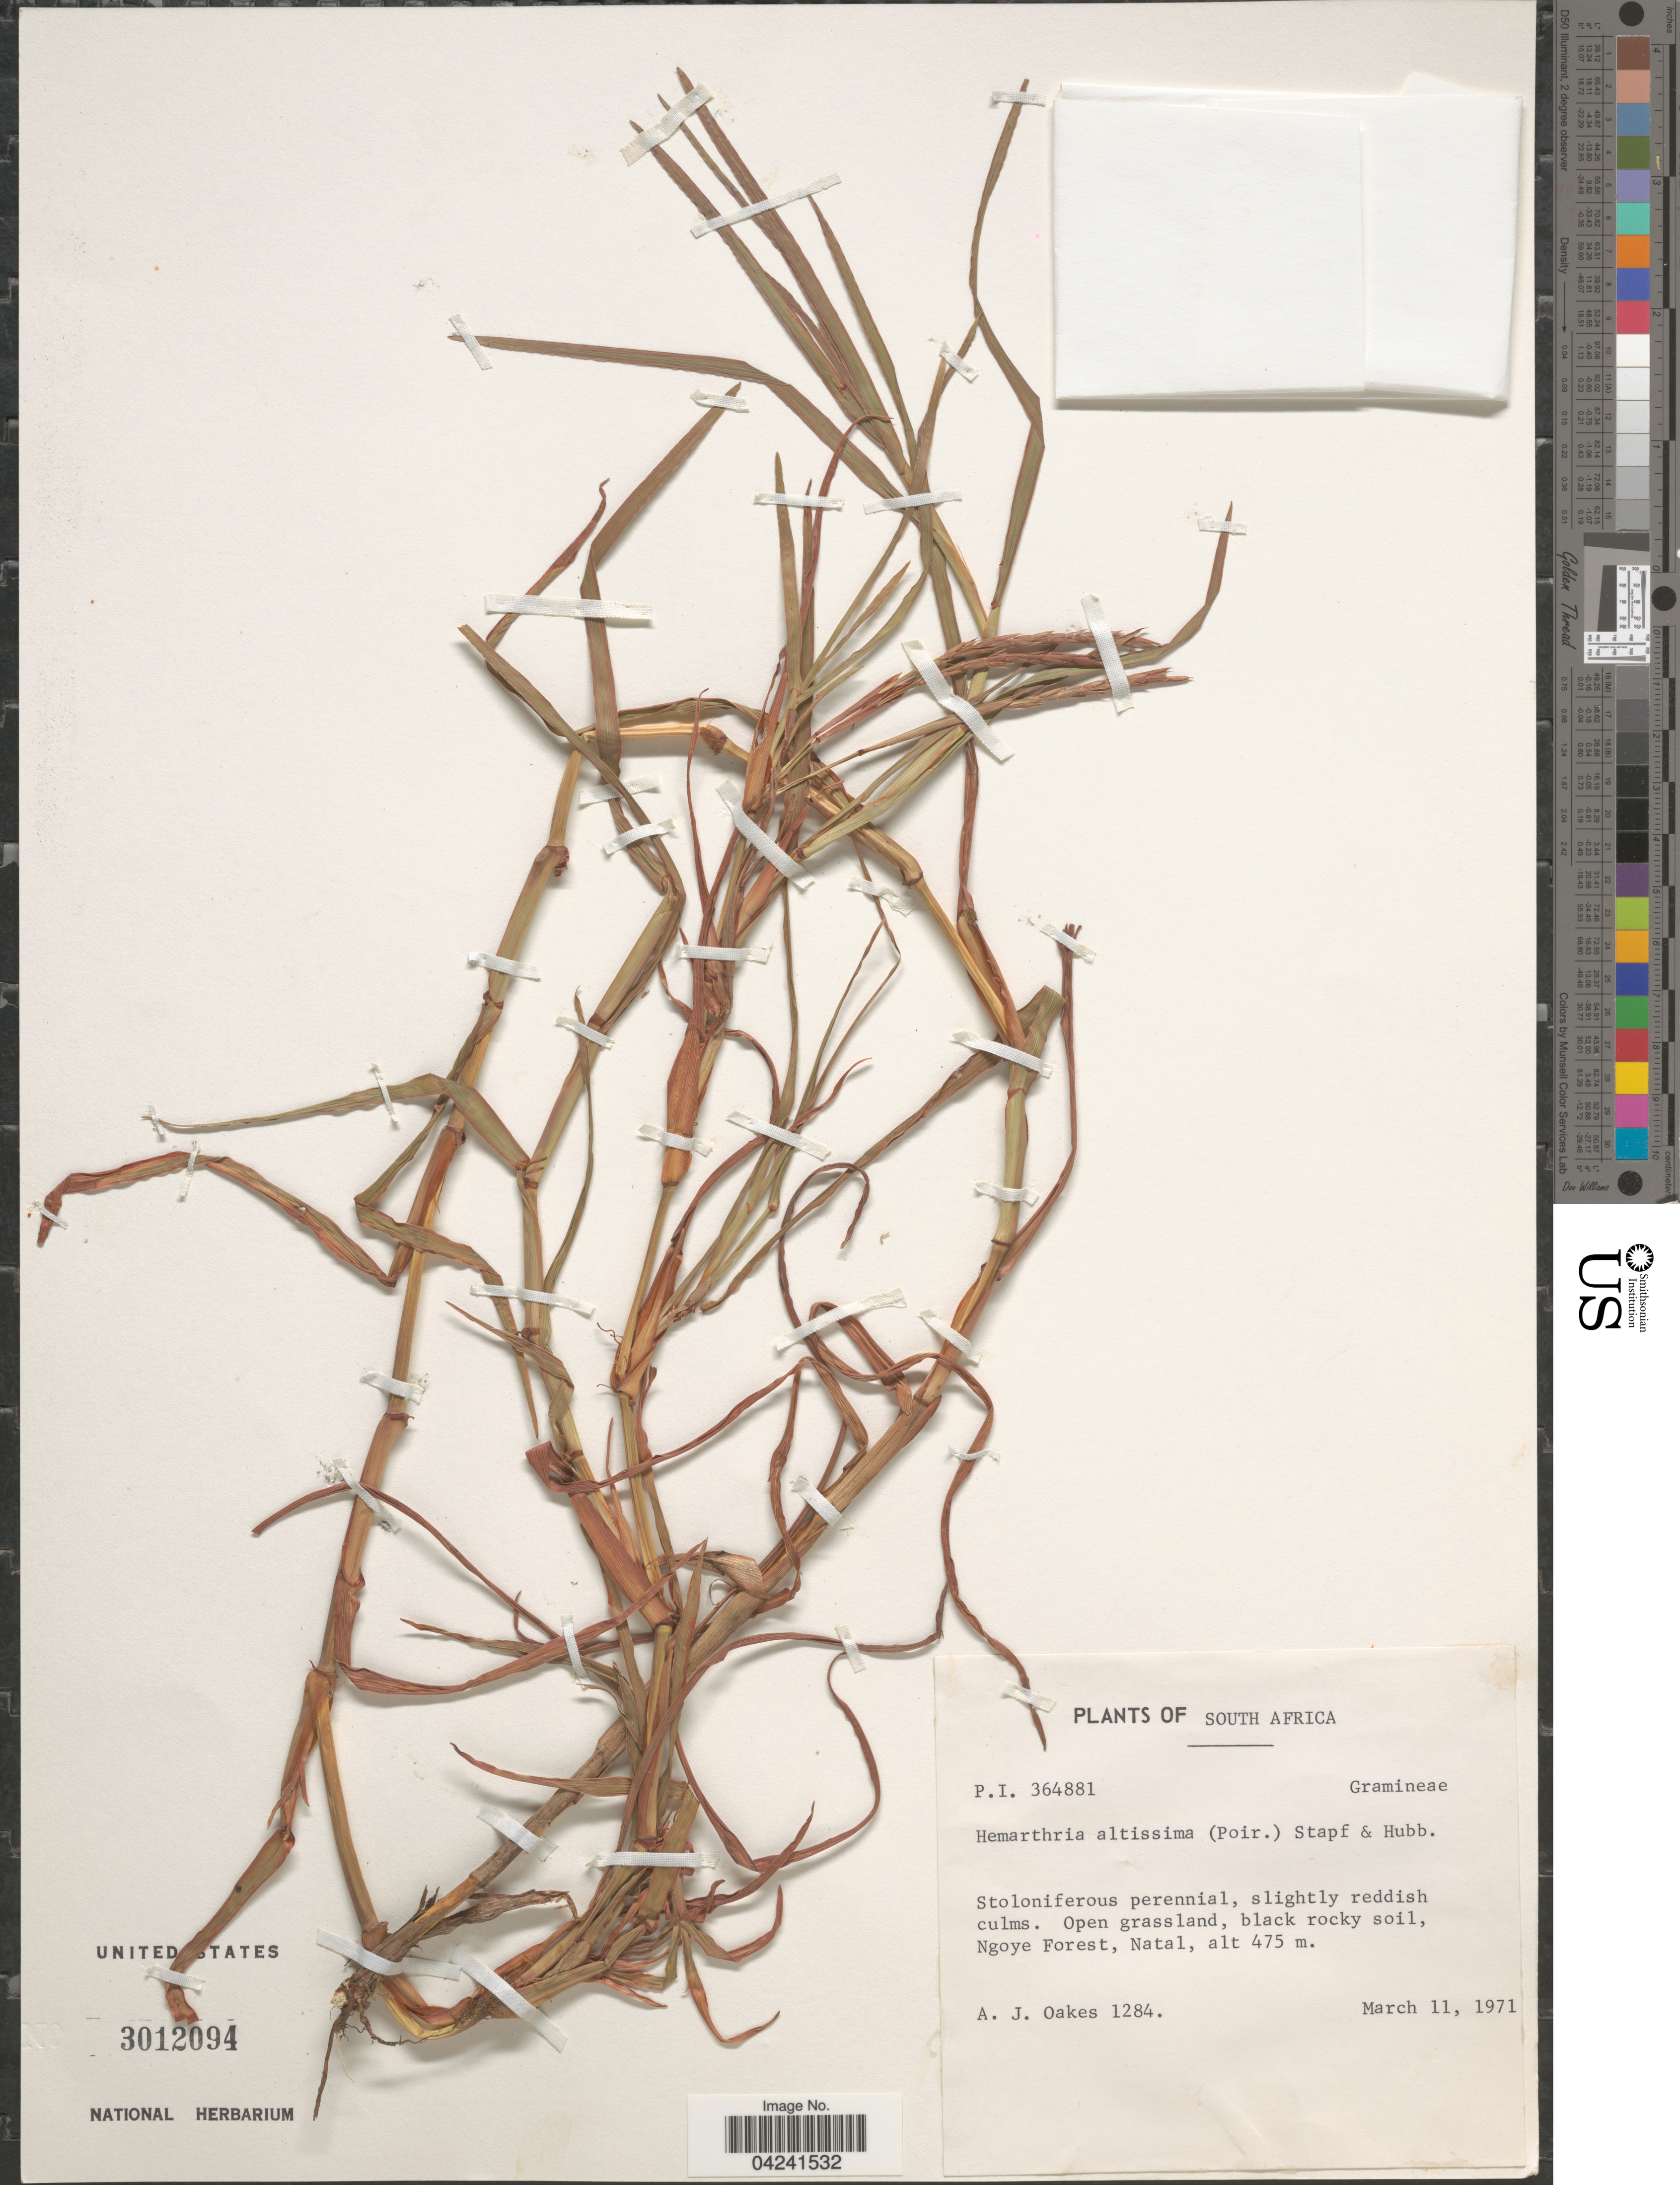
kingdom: Plantae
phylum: Tracheophyta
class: Liliopsida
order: Poales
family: Poaceae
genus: Hemarthria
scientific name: Hemarthria altissima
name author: (Poir.) Stapf & C. E. Hubb.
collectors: A. Oakes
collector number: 1284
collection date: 1971-03-11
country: South Africa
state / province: KwaZulu-Natal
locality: Ngoye Forest, Natal.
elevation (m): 475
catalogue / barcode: US 3012094